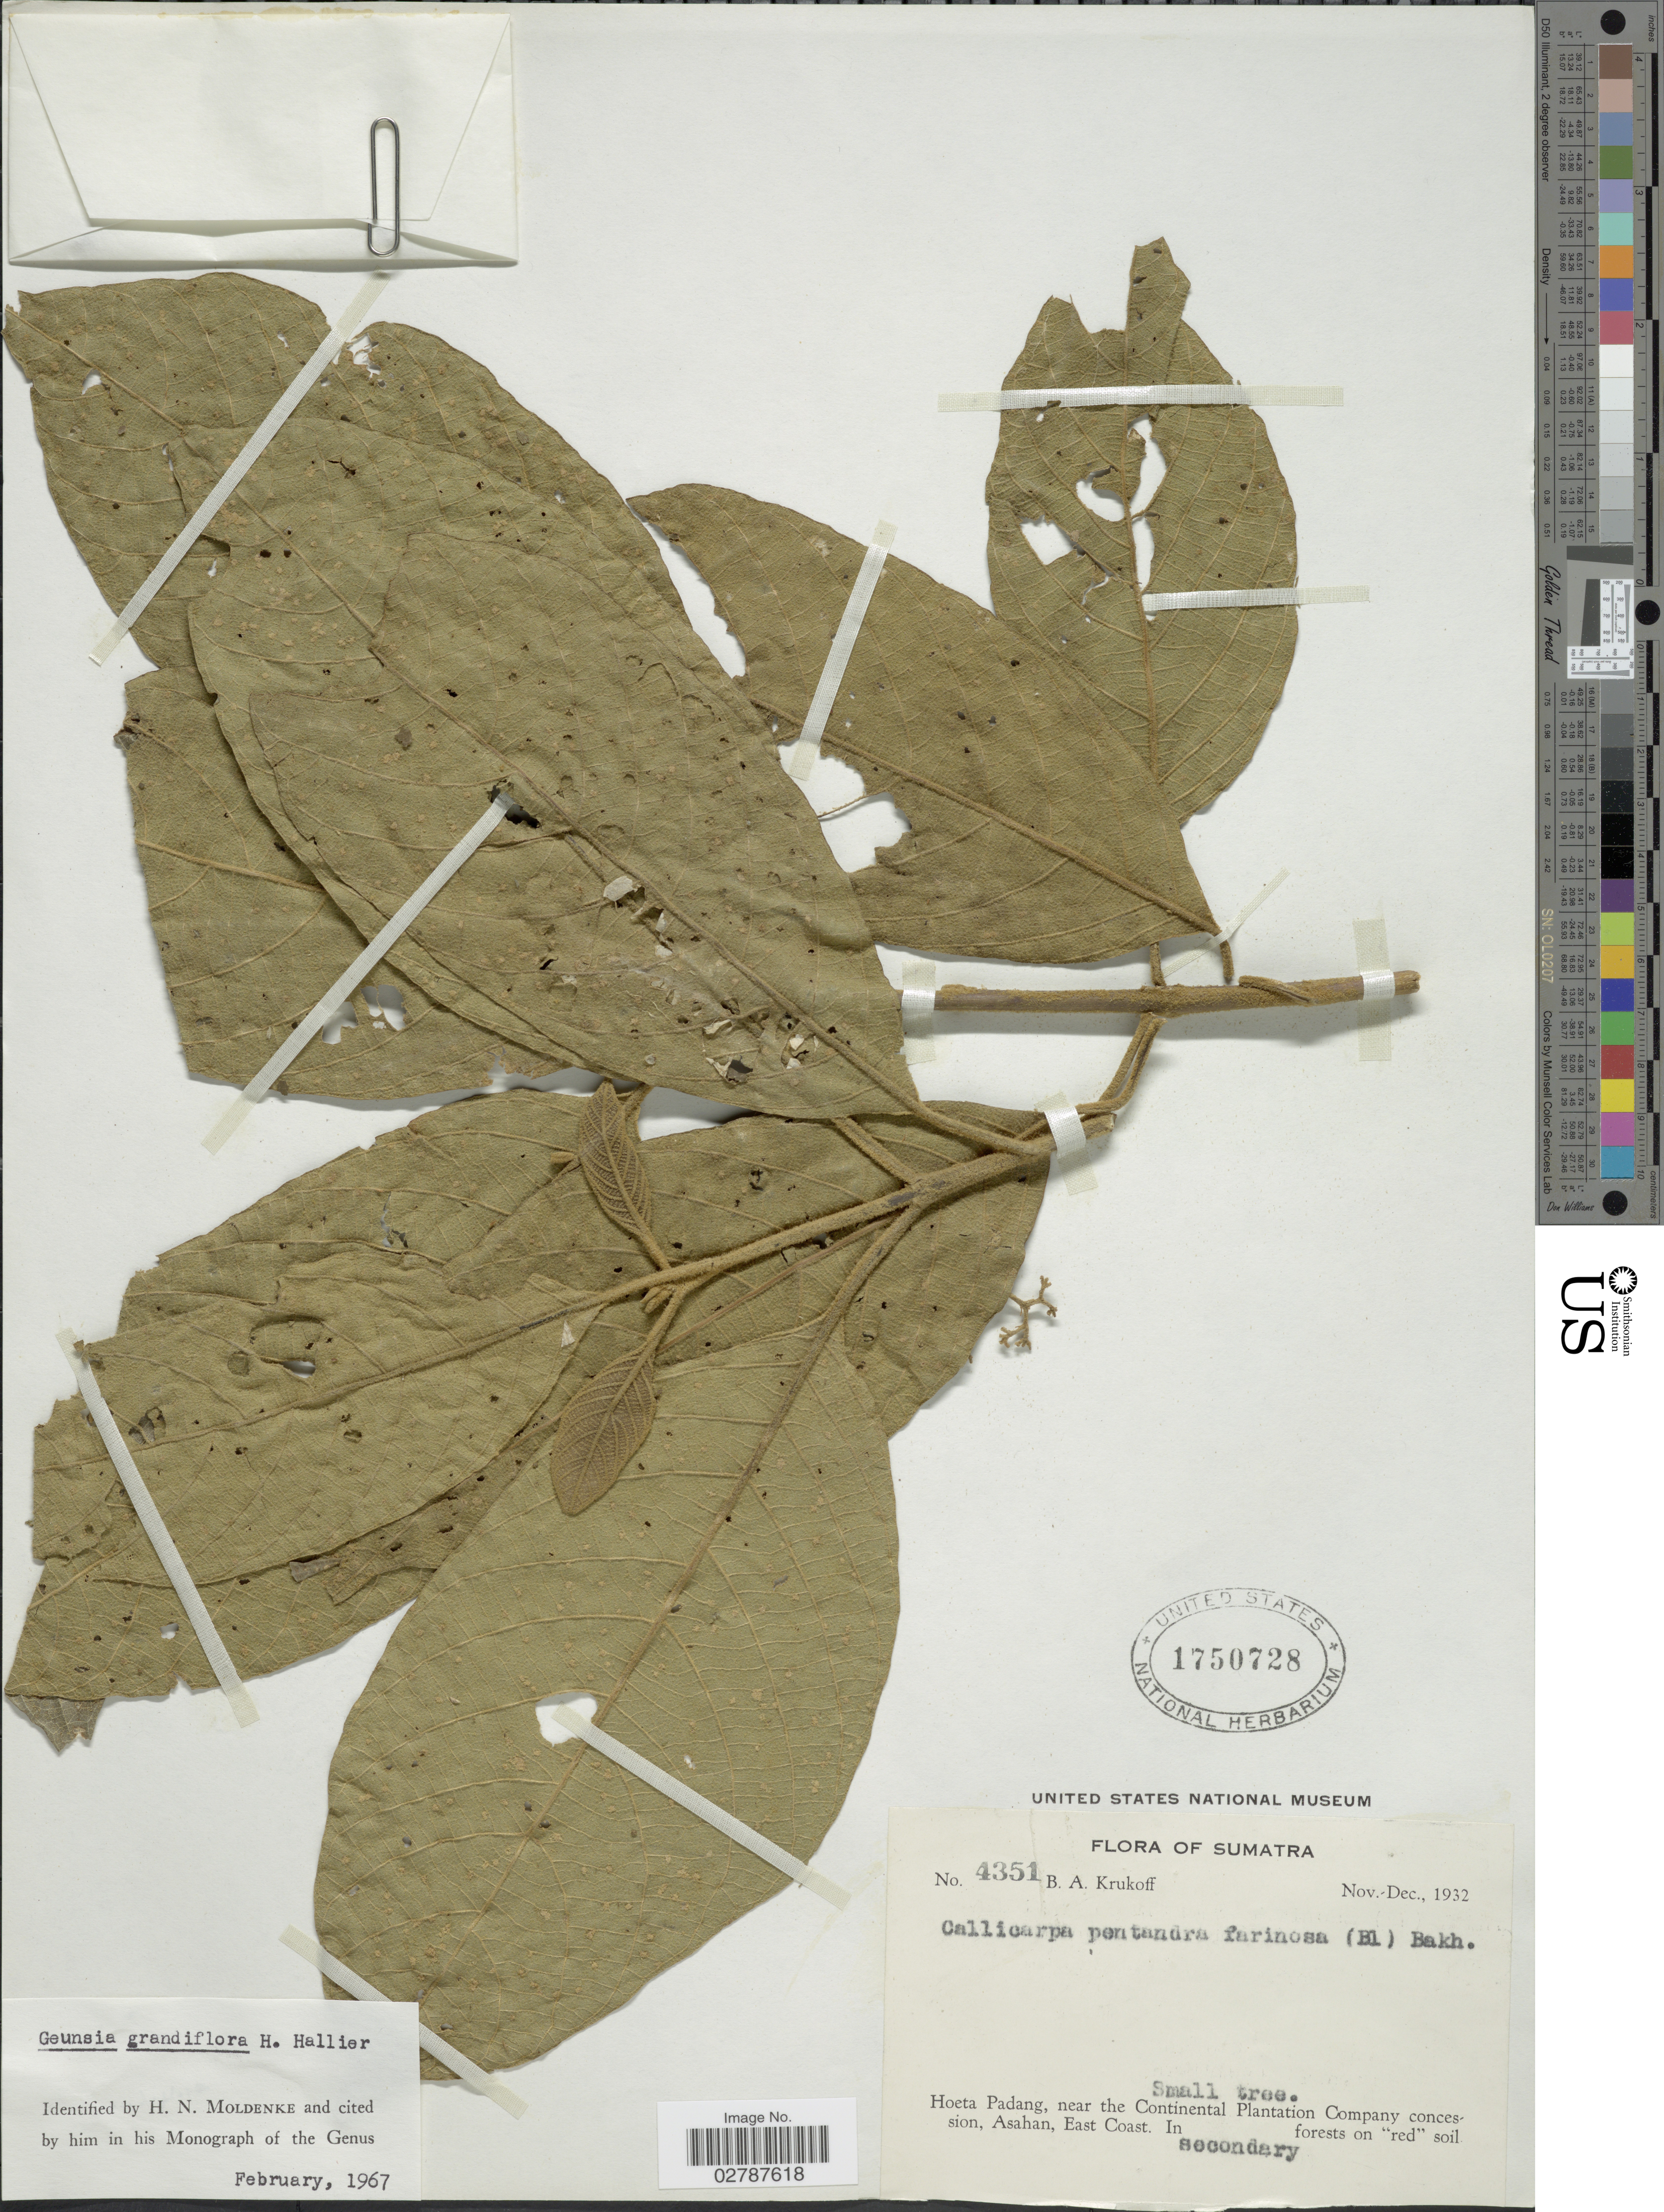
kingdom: Plantae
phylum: Tracheophyta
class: Magnoliopsida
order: Lamiales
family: Lamiaceae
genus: Callicarpa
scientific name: Callicarpa grandiflora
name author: (Hallier f.) Govaerts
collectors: B. A. Krukoff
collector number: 4351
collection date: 1932-11/1932-12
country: Indonesia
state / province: Sumatra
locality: Hoeta Padang, near the Continental Plantation Company concession, Asahan, East Coast.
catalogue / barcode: US 1750728